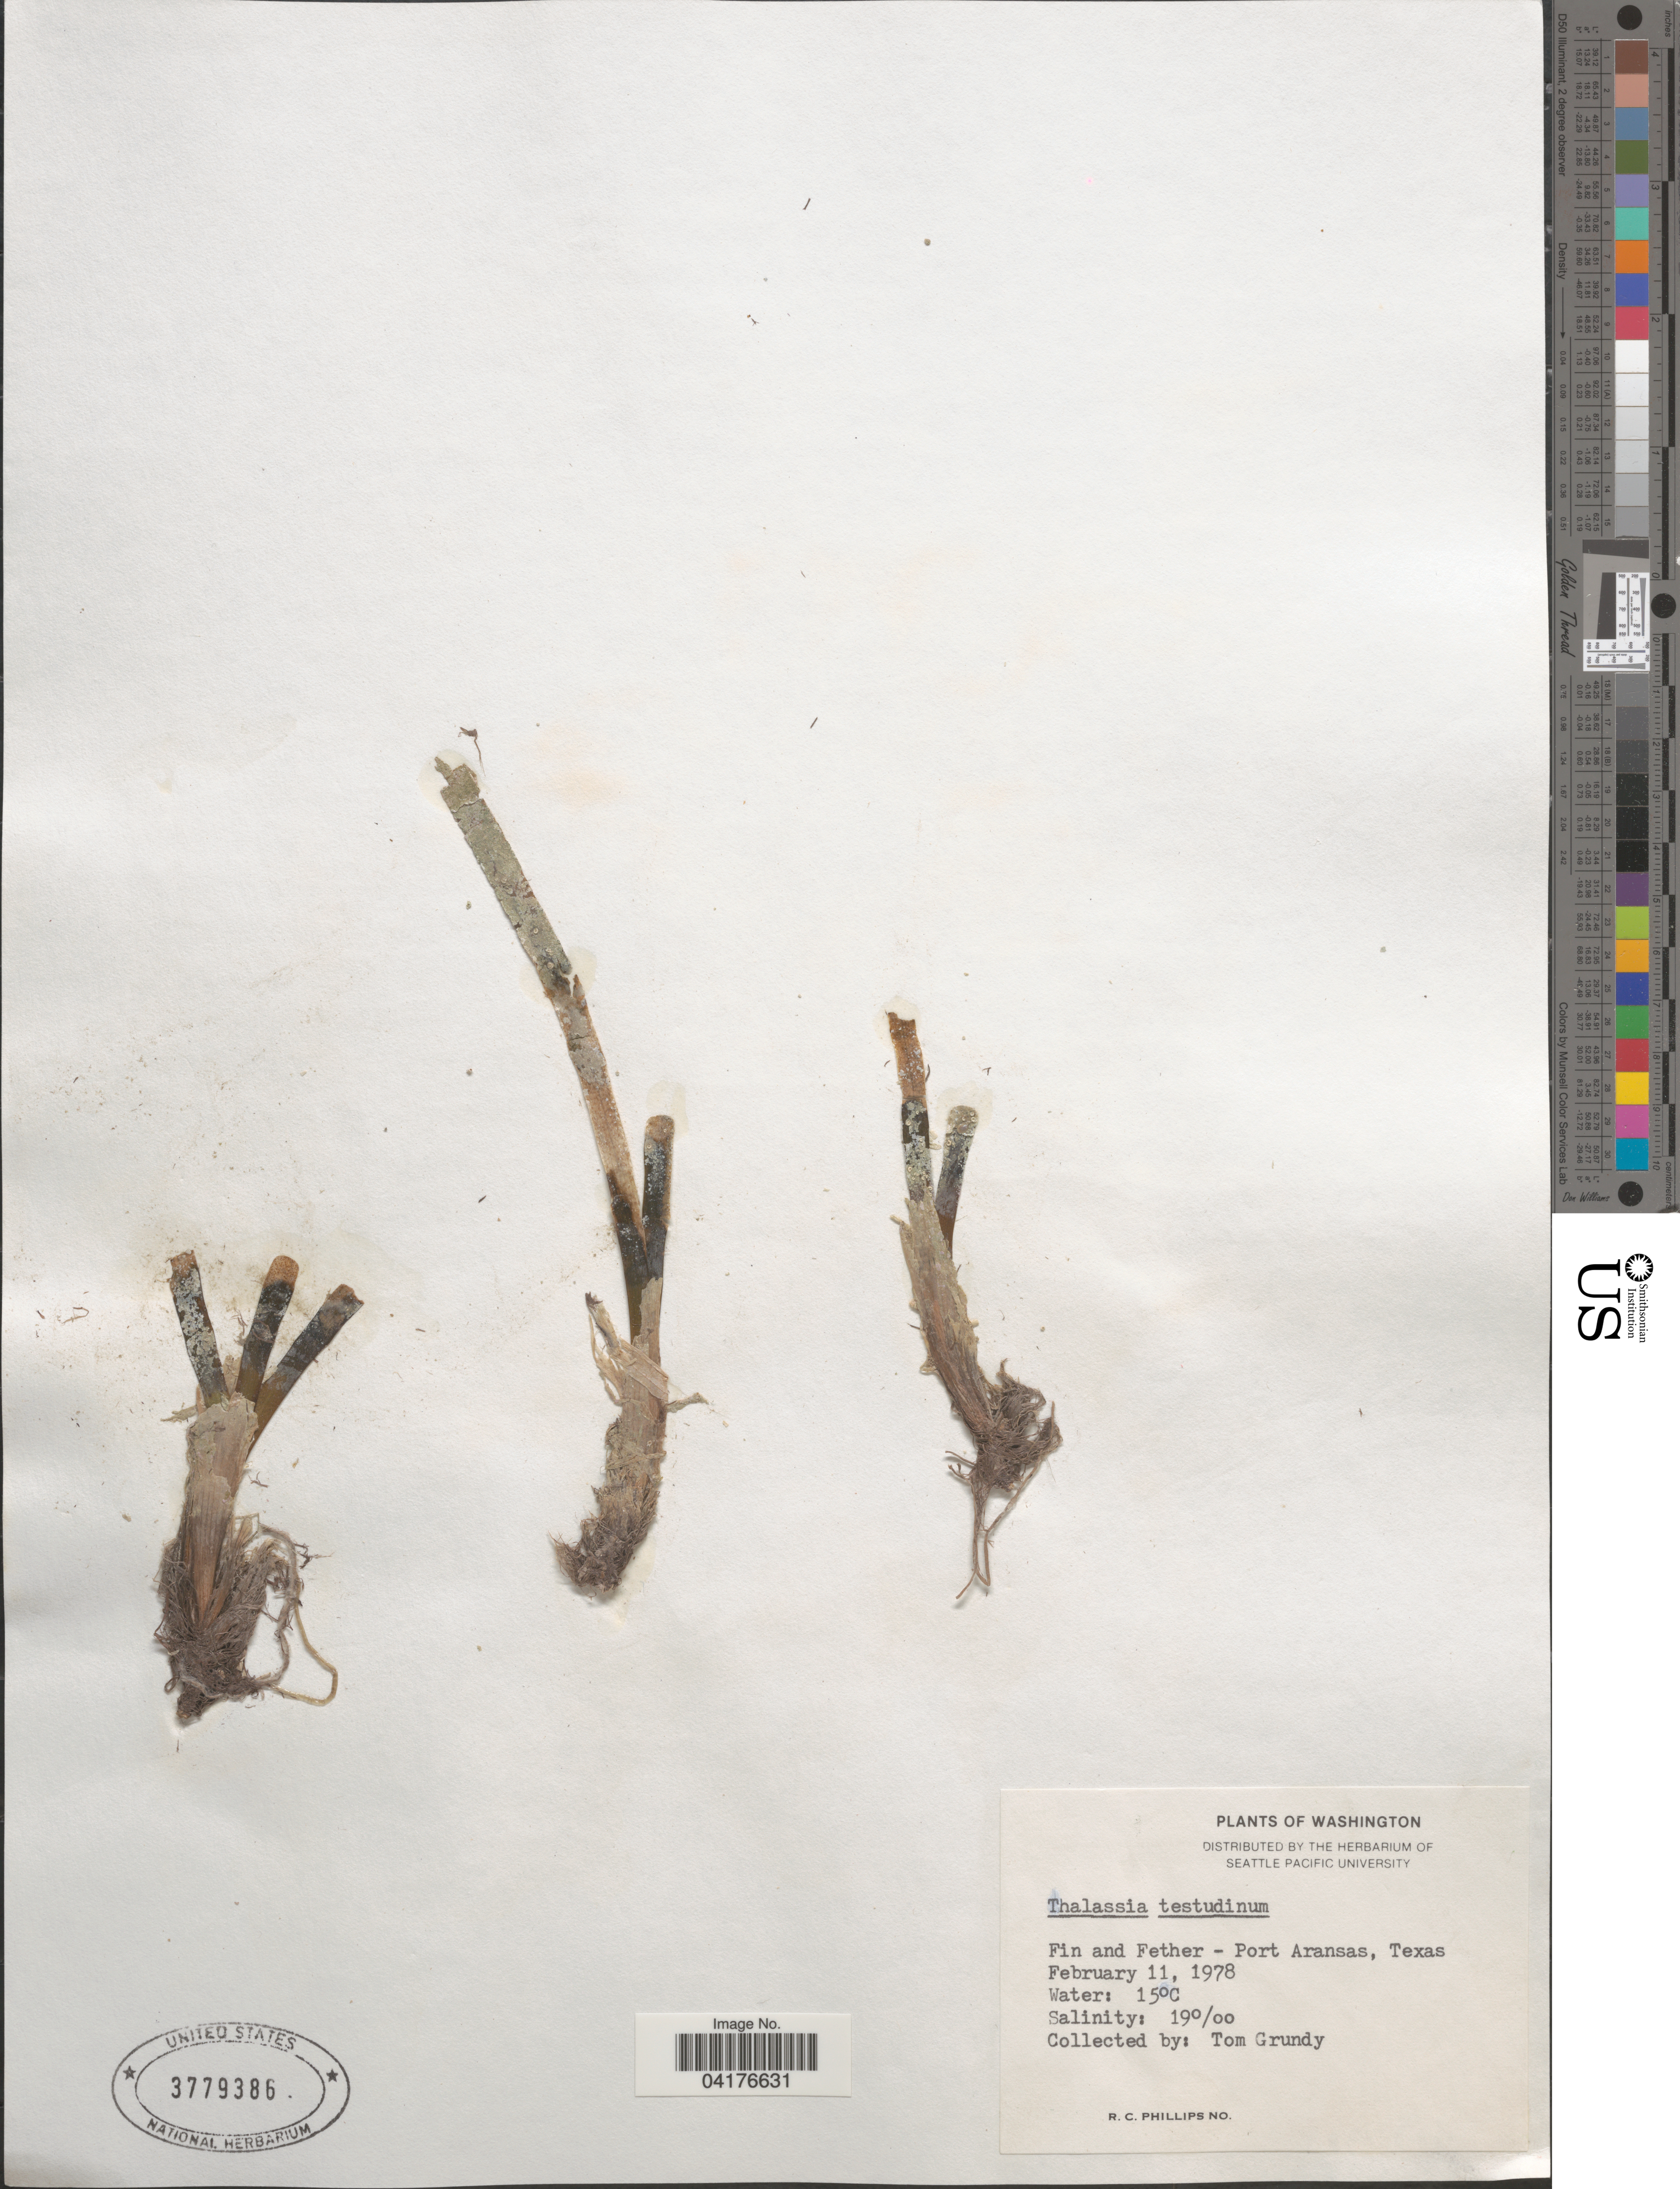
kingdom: Plantae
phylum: Tracheophyta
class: Liliopsida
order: Alismatales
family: Hydrocharitaceae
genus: Thalassia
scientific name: Thalassia testudinum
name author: Banks & Sol. ex K.D. Koenig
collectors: T. Grundy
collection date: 1978-02-11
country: United States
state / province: Texas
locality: Fin and Fether - Port Aransas.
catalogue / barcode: US 3779386